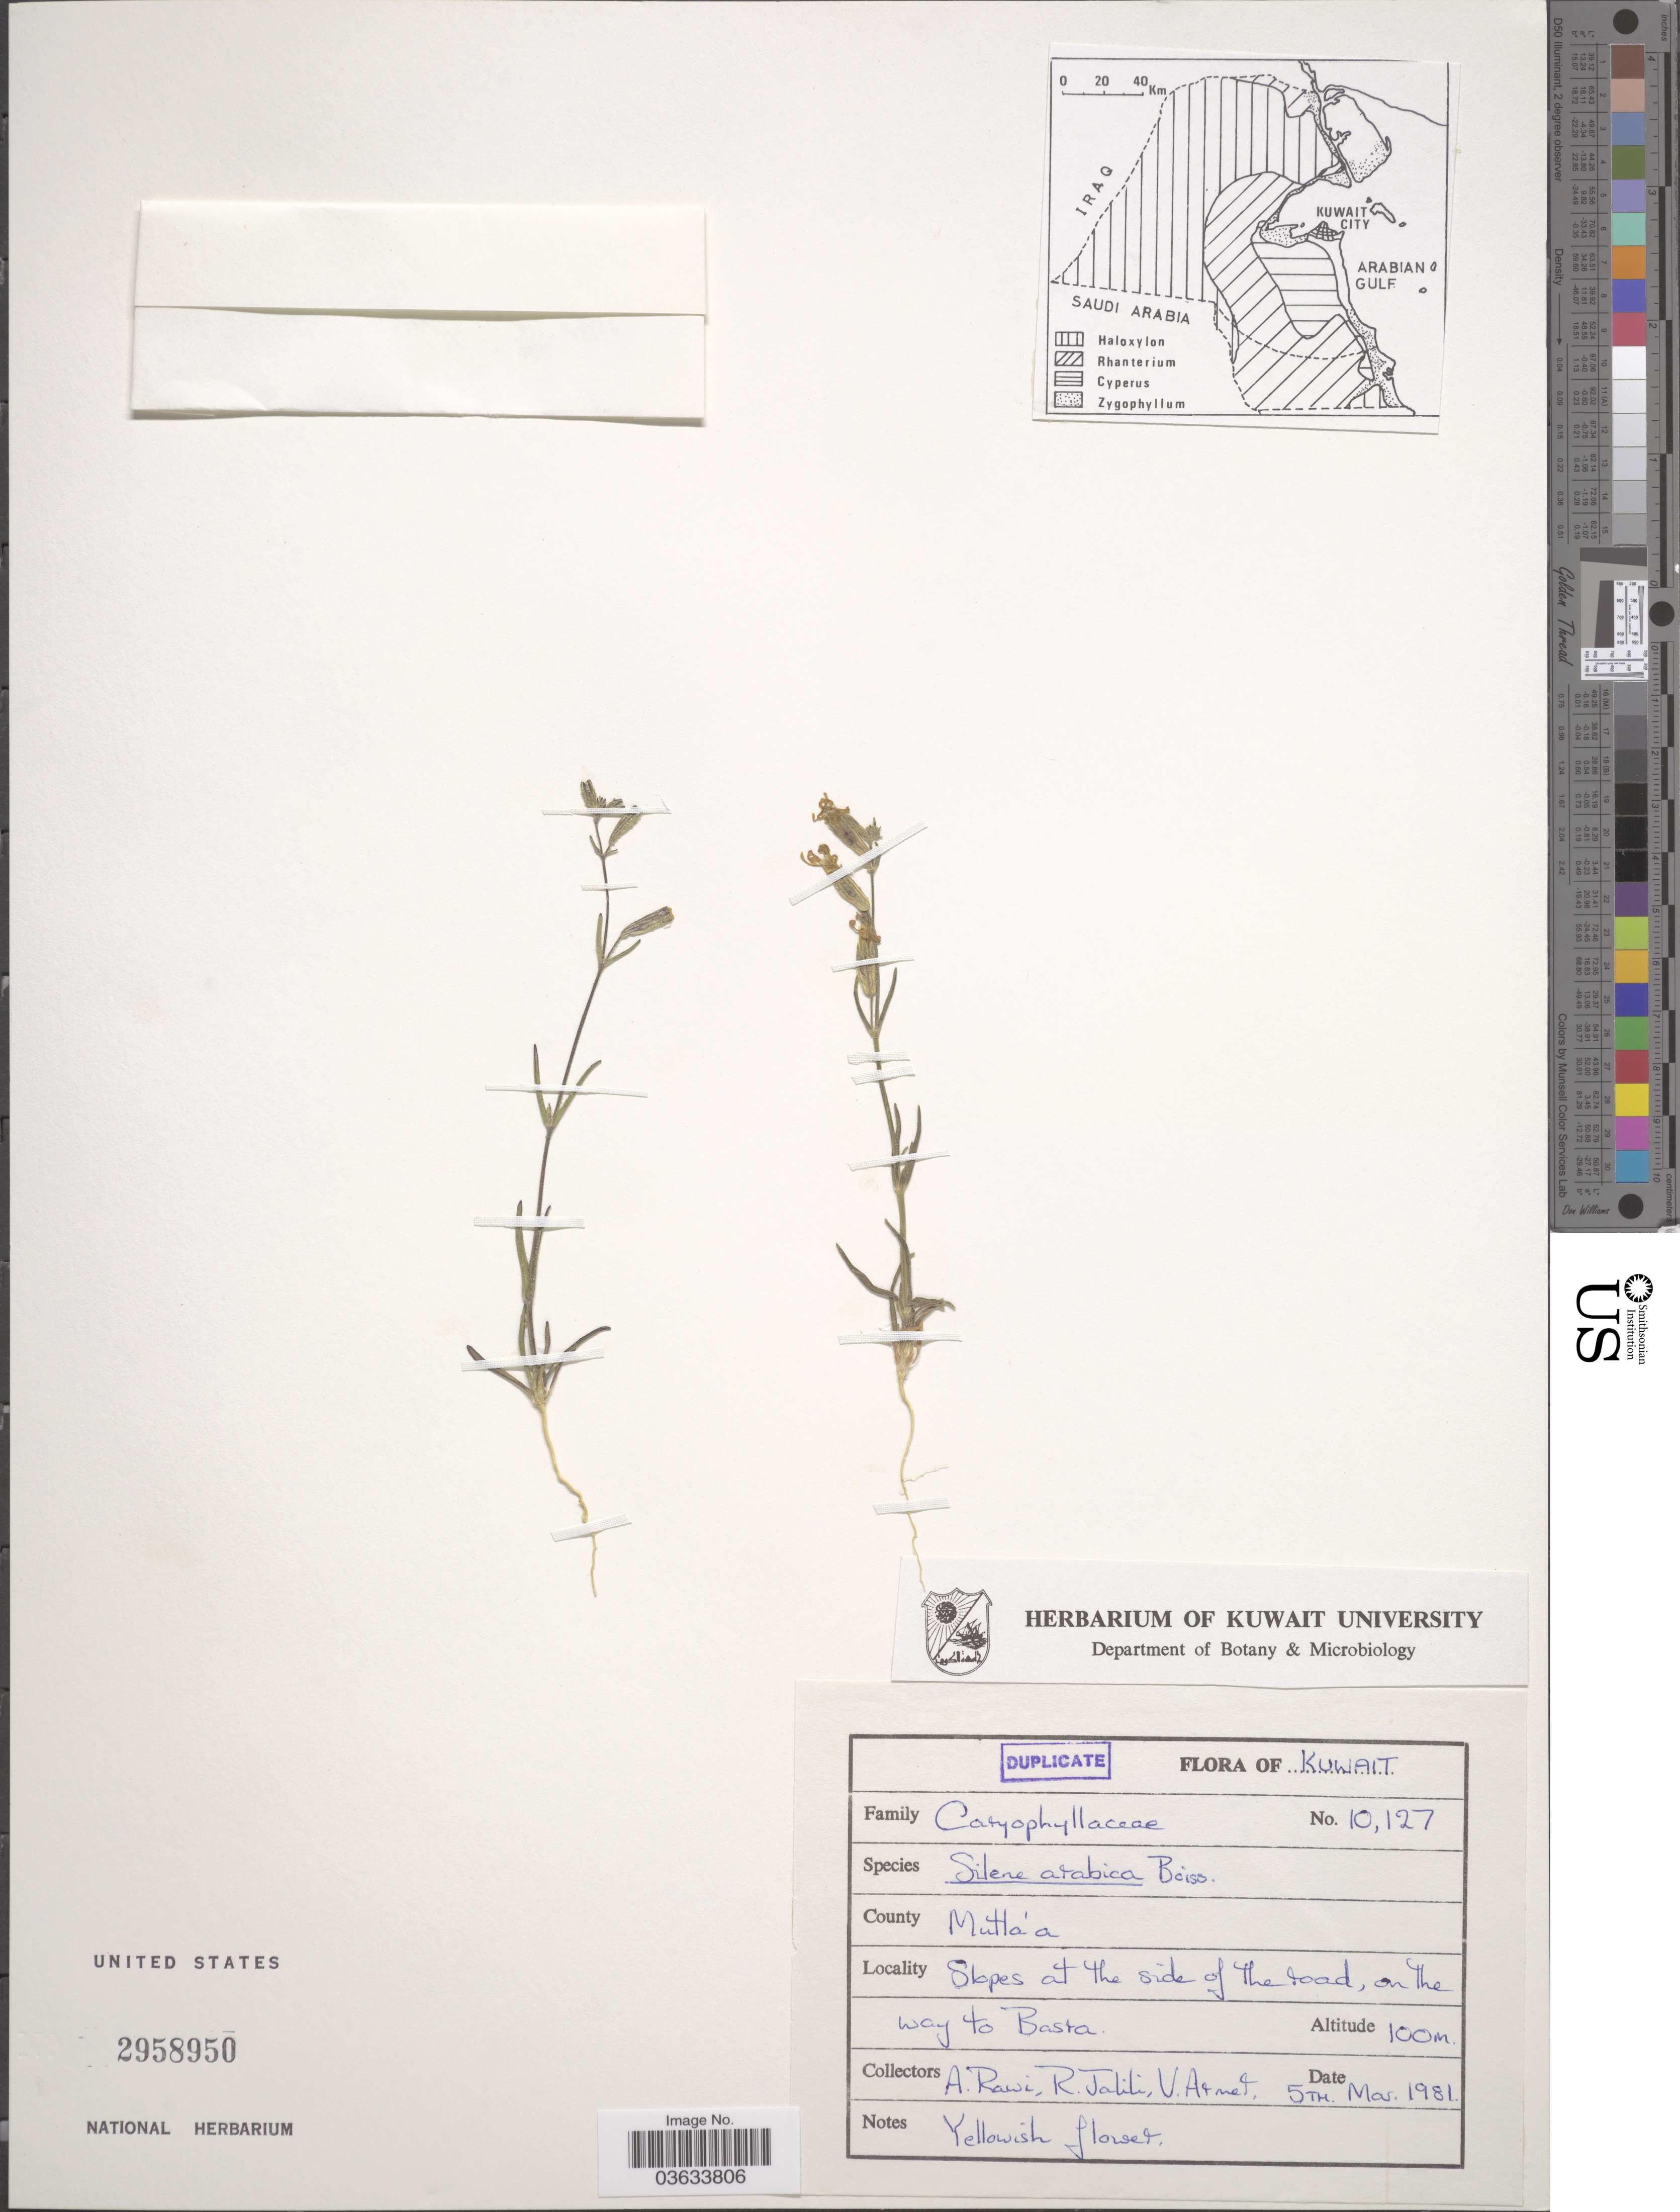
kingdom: Plantae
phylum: Tracheophyta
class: Magnoliopsida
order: Caryophyllales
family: Caryophyllaceae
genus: Silene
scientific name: Silene arabica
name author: Boiss.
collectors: A. Rawi, R. Jalili & V. Armet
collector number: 10127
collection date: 1981-03-05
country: Kuwait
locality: County Mutta'a [interpreted]. Slopes at the side of the road, on the way to Basta.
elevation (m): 100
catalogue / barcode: US 2958950